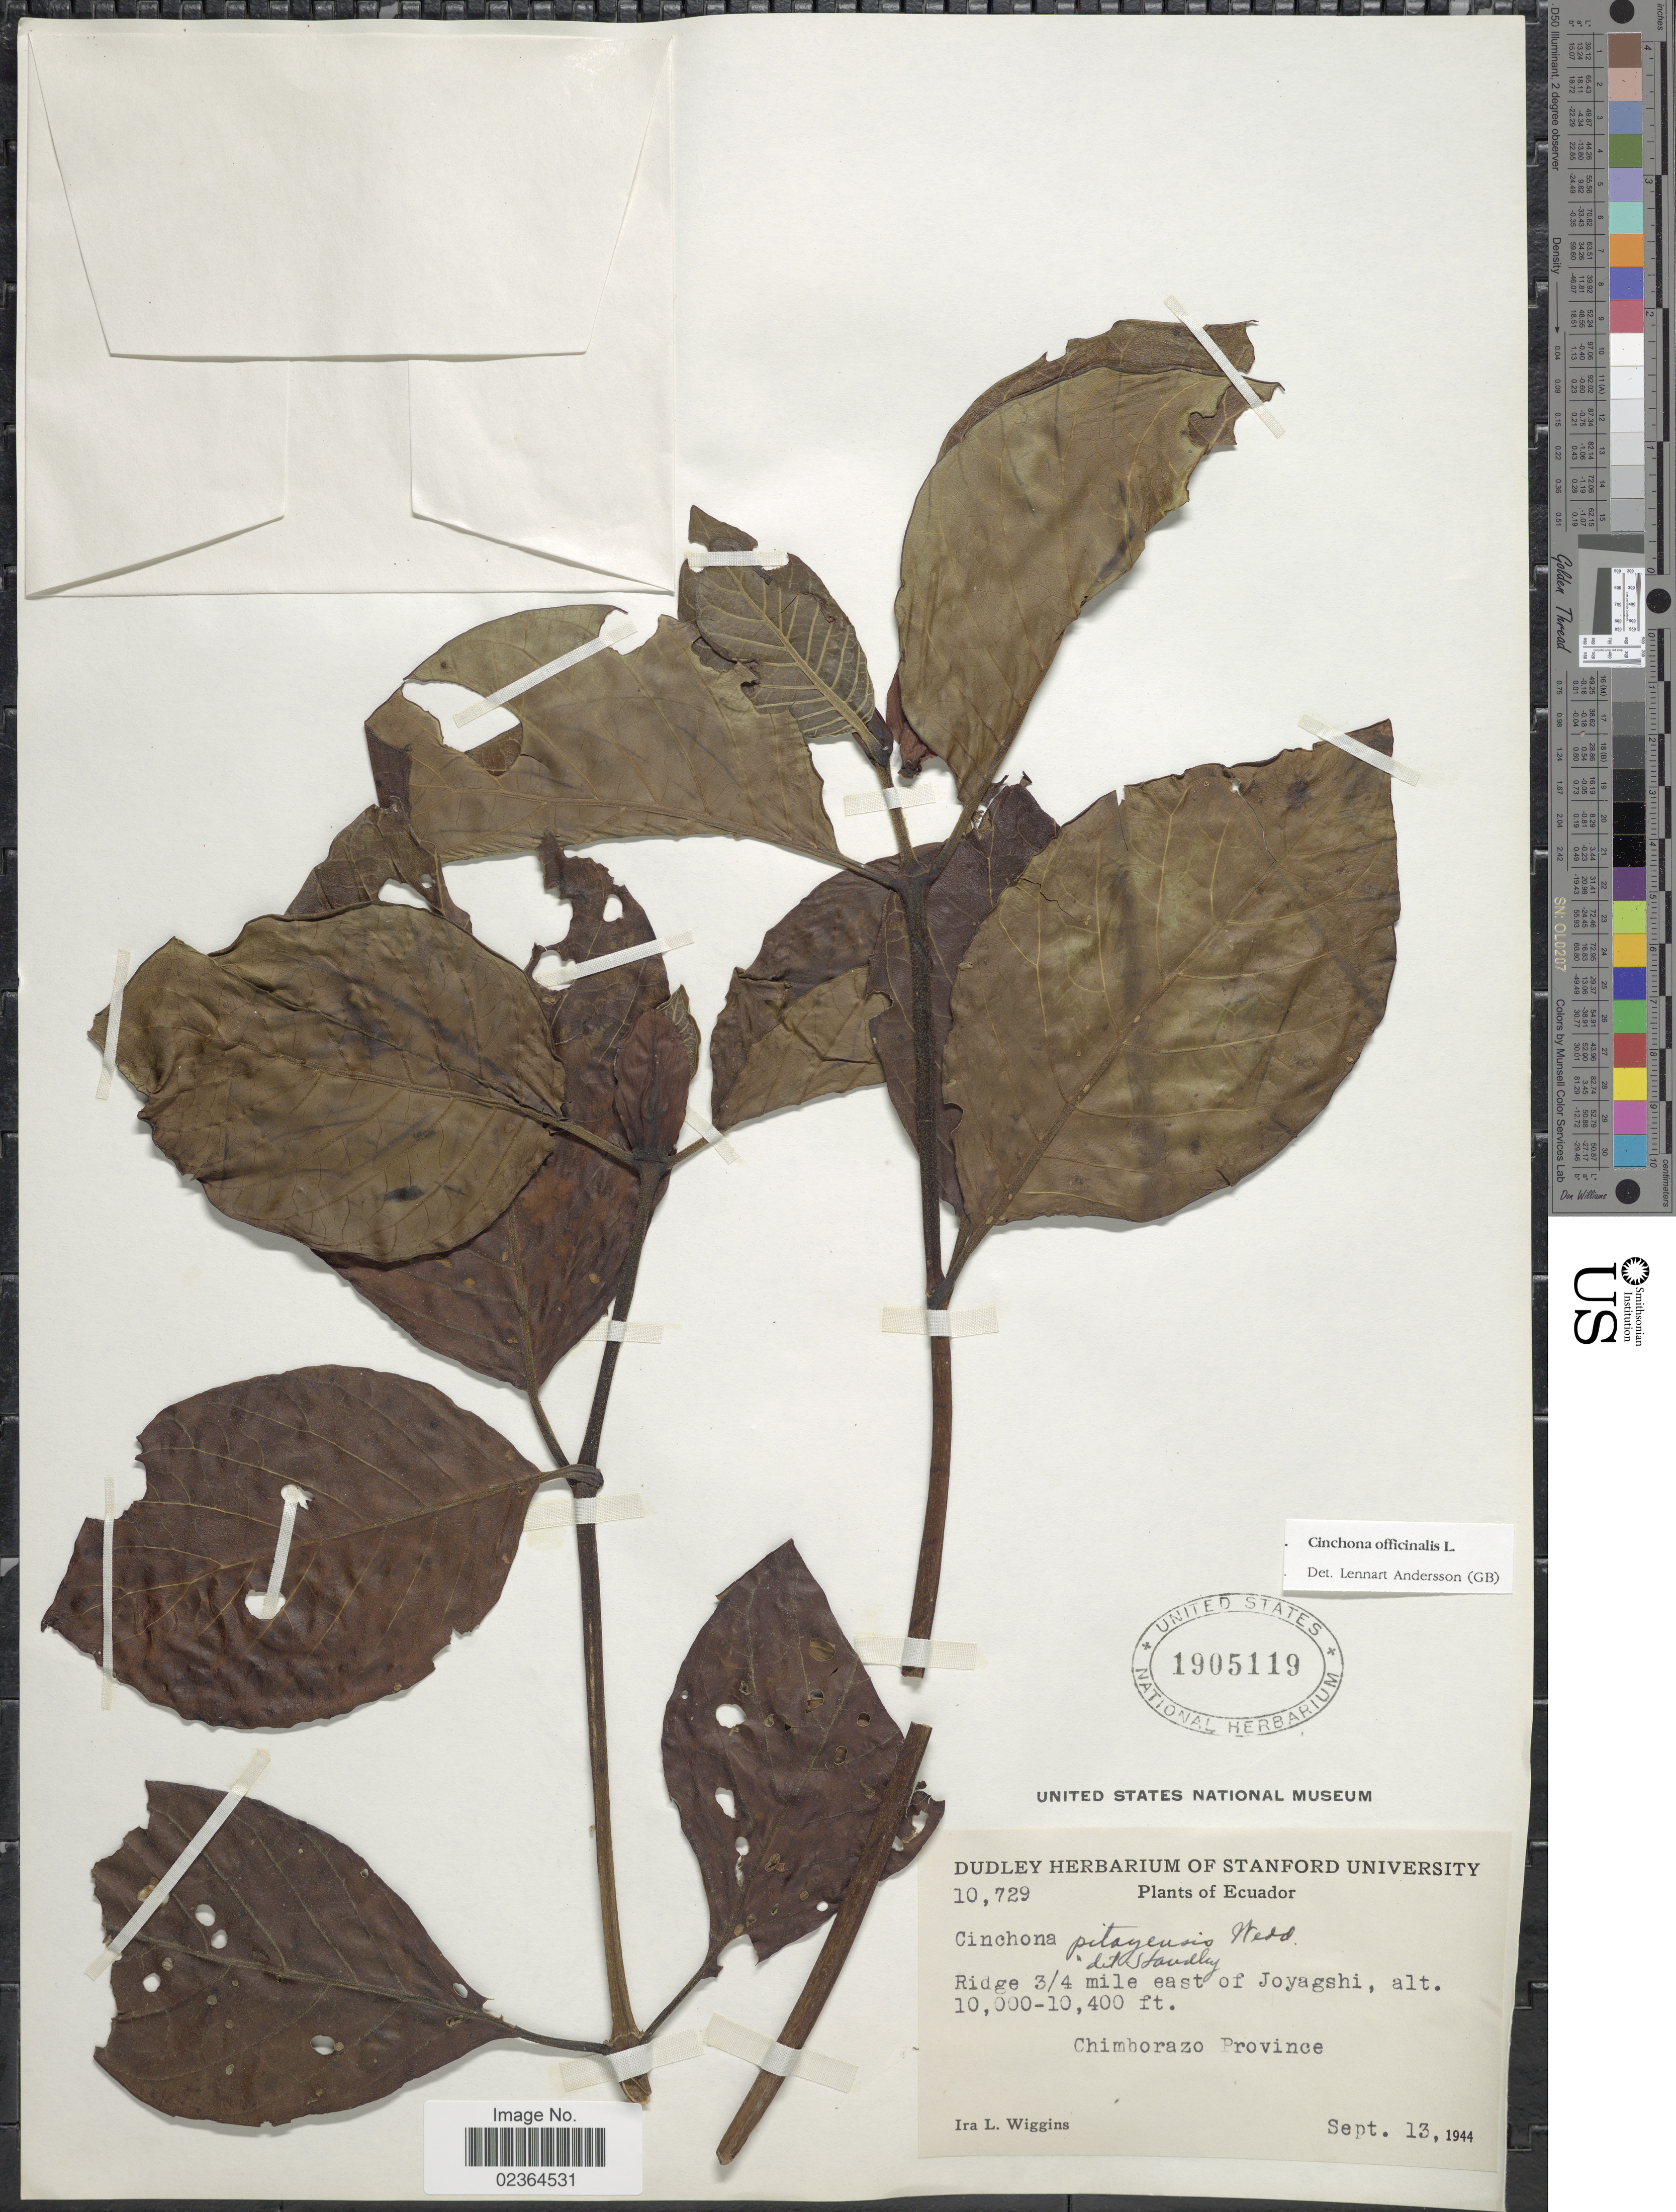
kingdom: Plantae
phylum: Tracheophyta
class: Magnoliopsida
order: Gentianales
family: Rubiaceae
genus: Cinchona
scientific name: Cinchona officinalis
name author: L.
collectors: I. L. Wiggins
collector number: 10729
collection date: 1944-09-13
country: Ecuador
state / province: Chimborazo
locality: Ridge 3/4 mile east of Joyagshi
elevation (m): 3048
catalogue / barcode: US 1905119